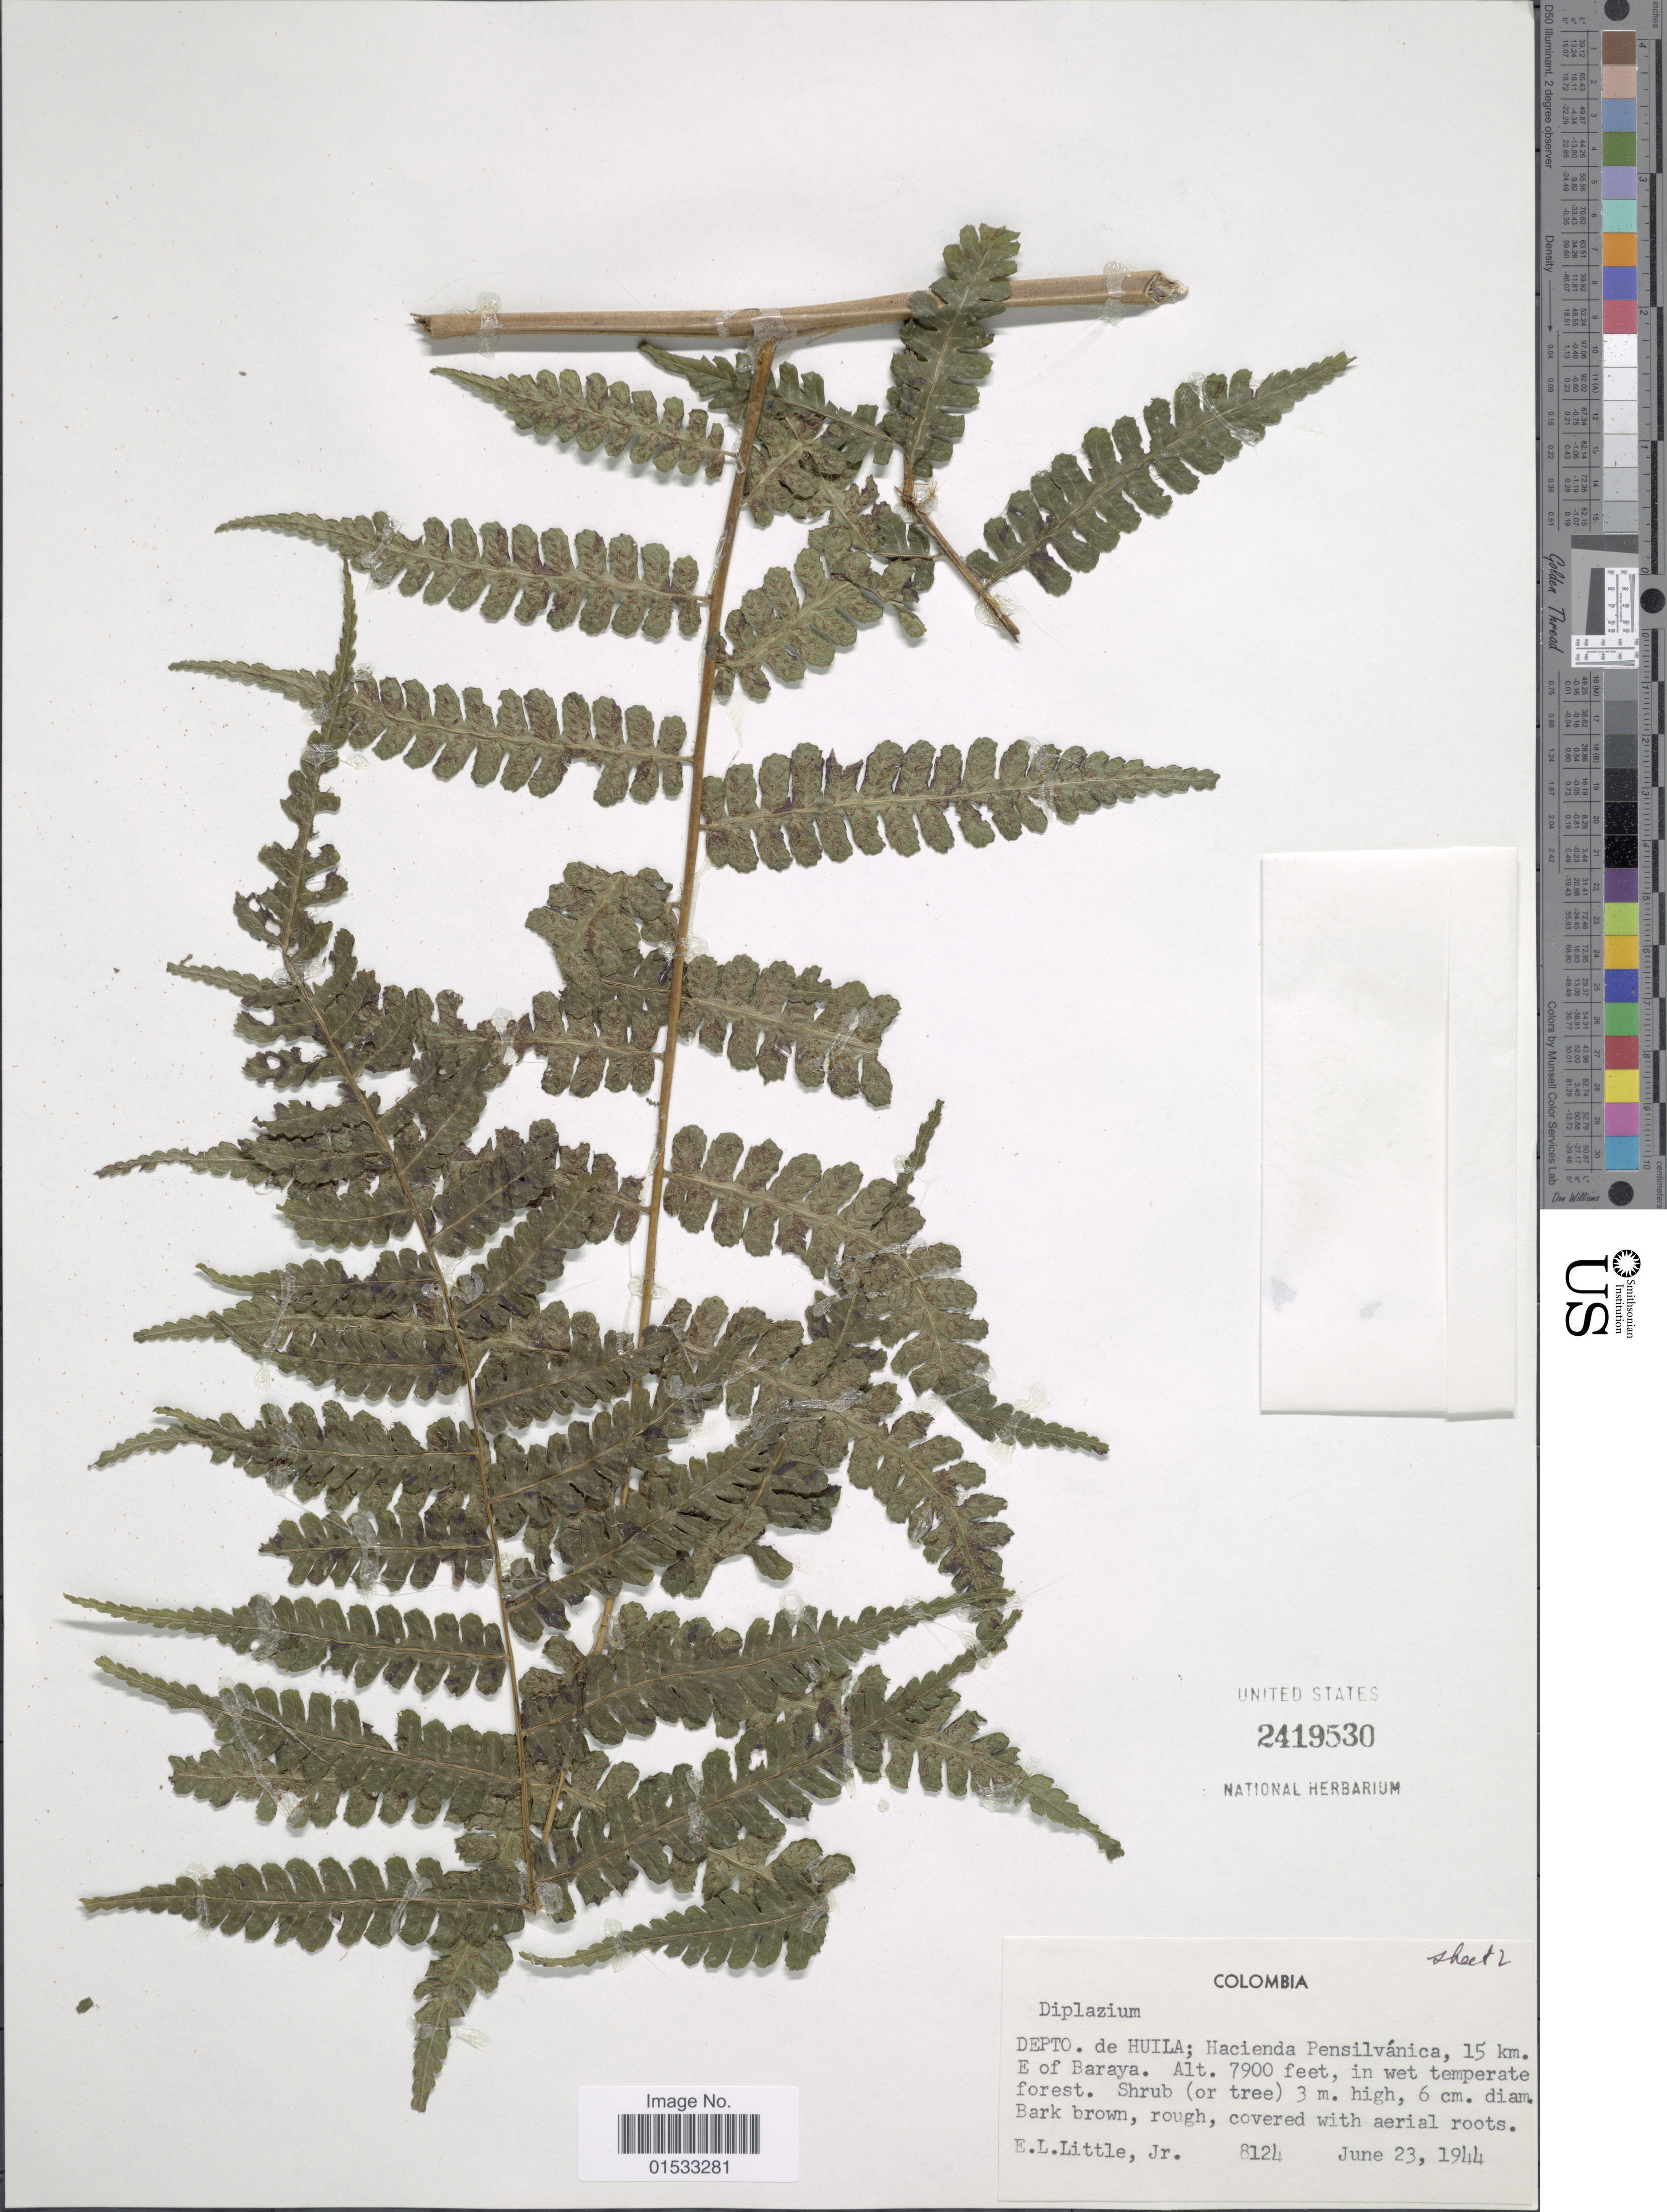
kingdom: Plantae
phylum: Tracheophyta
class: Polypodiopsida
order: Polypodiales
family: Athyriaceae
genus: Diplazium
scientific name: Diplazium sp.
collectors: E. L. Little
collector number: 8124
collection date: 1944-06-23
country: Colombia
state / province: Huila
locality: Hacienda Pensilvánica, 15 km. E of Baraya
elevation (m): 2408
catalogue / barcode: US 2419530